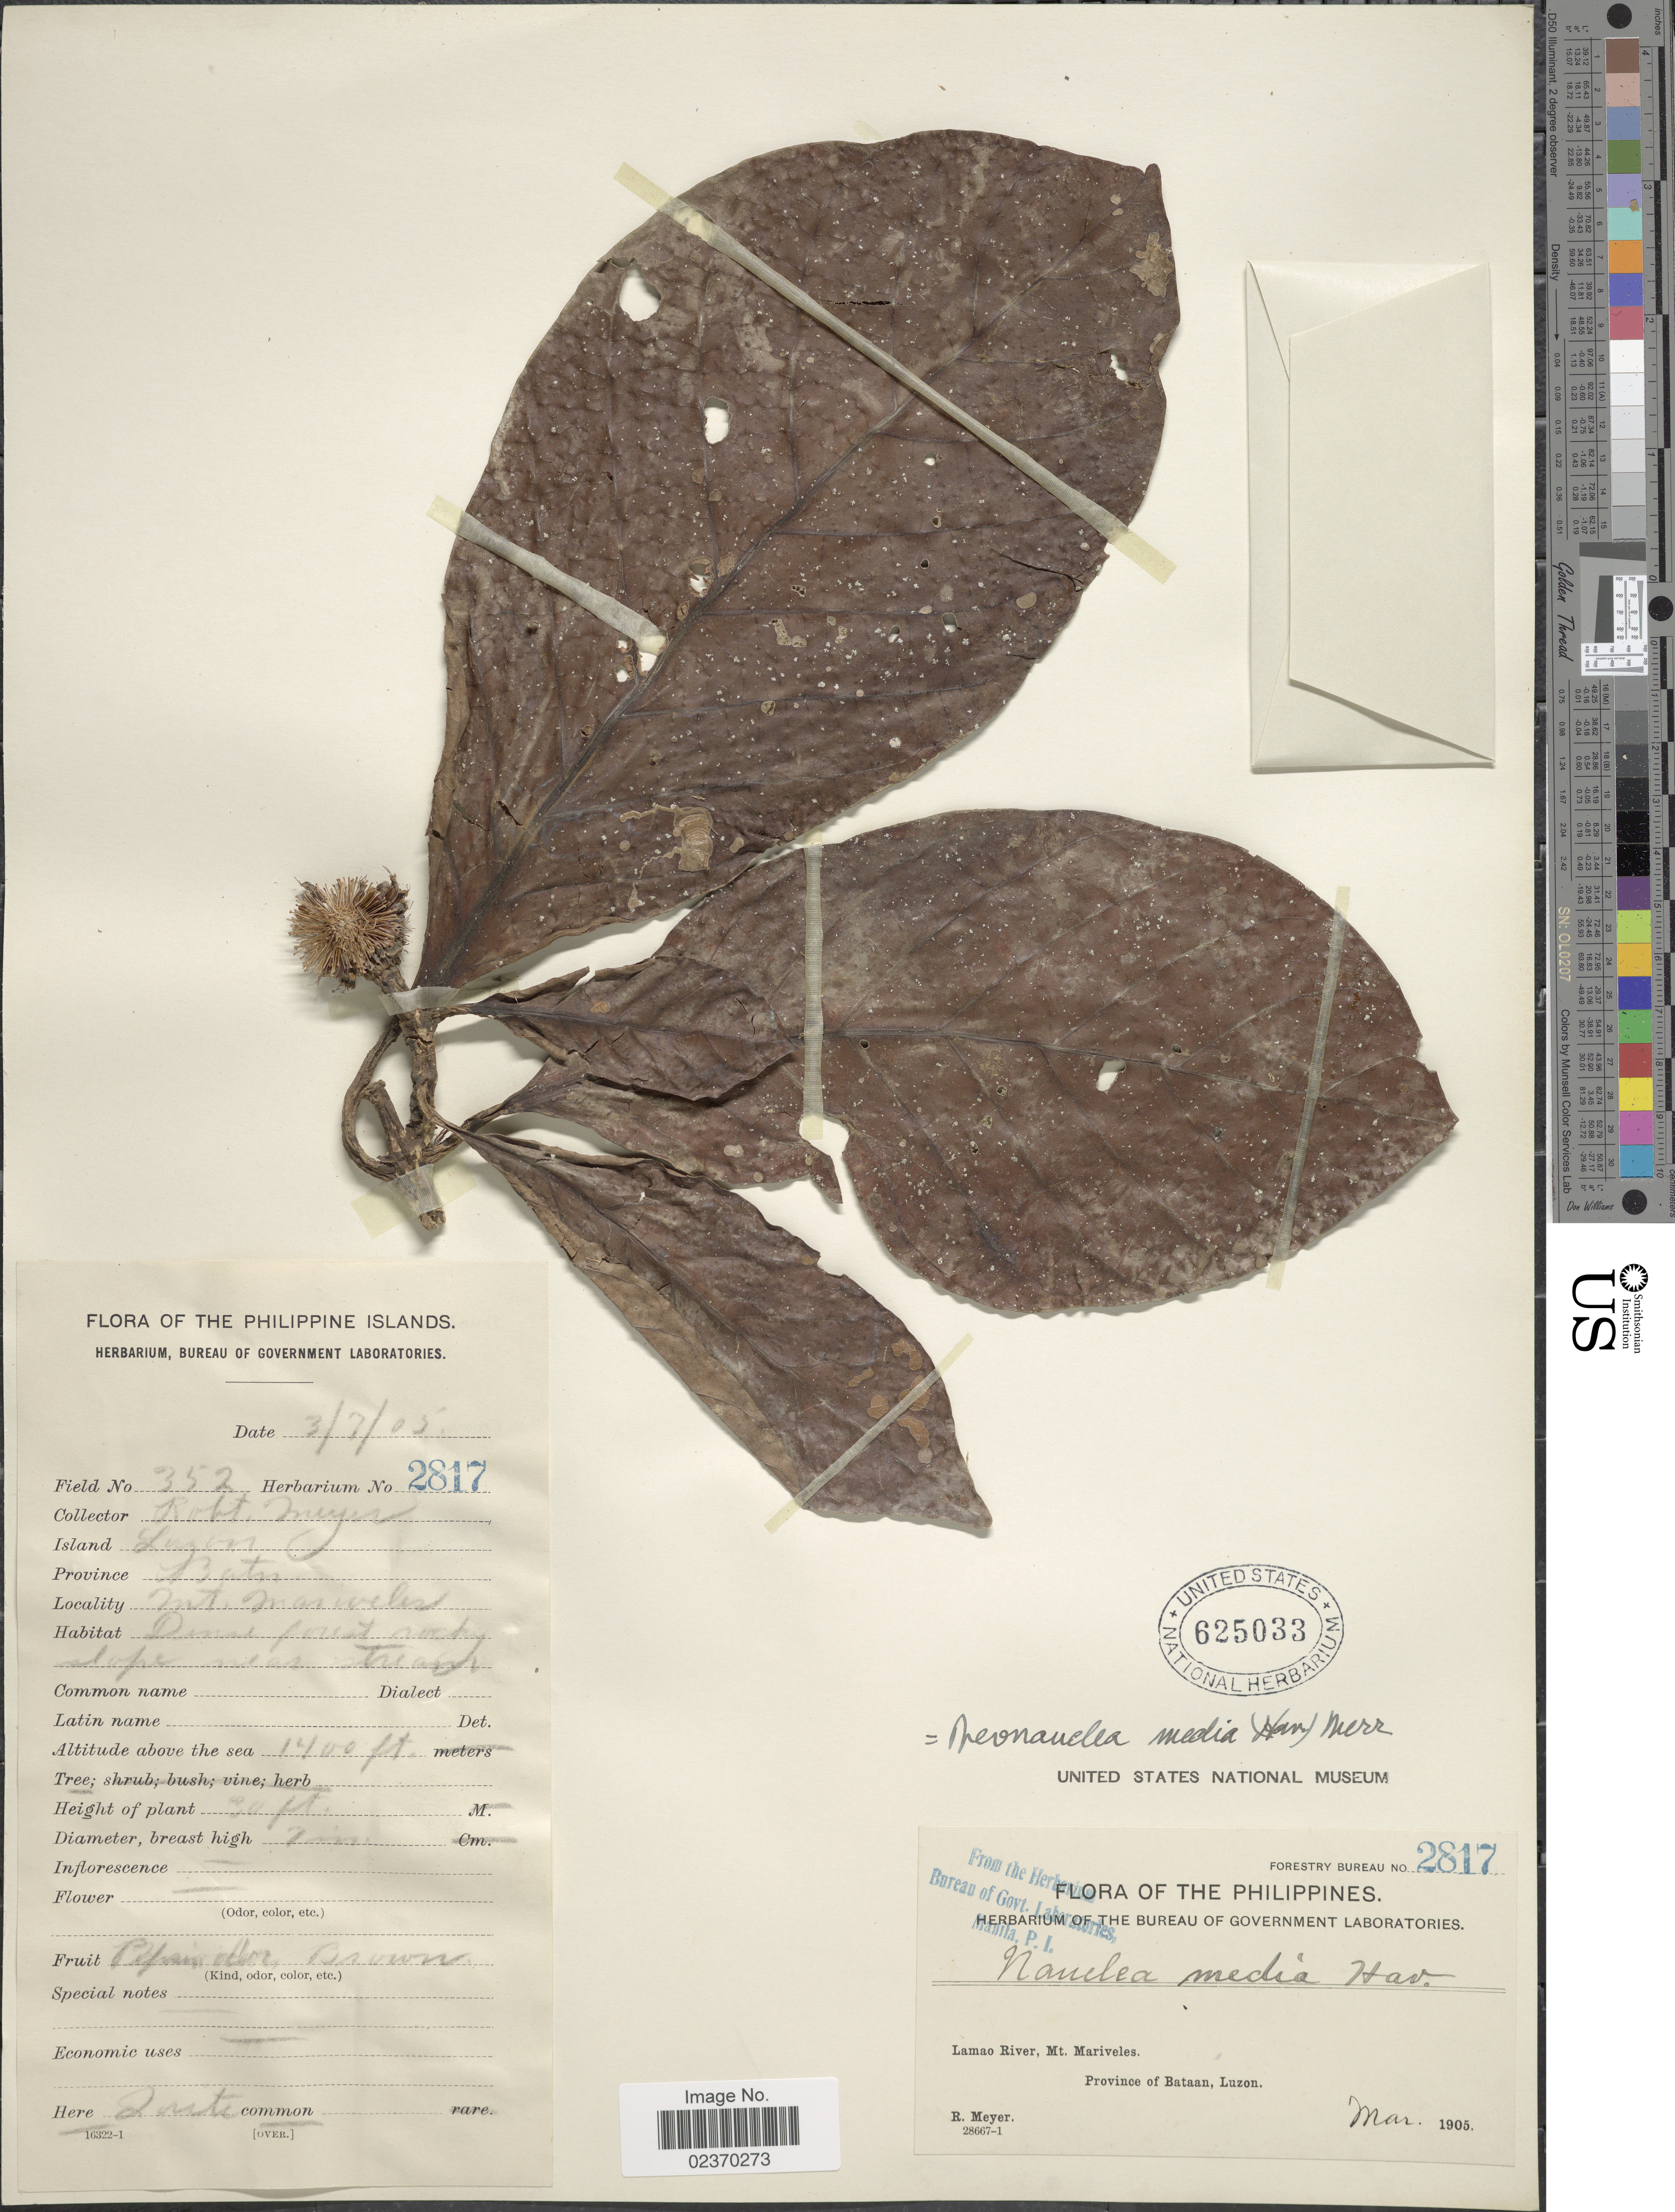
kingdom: Plantae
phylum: Tracheophyta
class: Magnoliopsida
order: Gentianales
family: Rubiaceae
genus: Neonauclea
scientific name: Neonauclea media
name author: (Havil.) Merr.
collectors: R. Meyer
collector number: Forestry Bureau 2817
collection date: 1905-03-07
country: Philippines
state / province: Cagayan Valley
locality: Lamao River, Mt. Mariveles, Province of Bataan, Luzon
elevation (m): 427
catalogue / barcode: US 625033